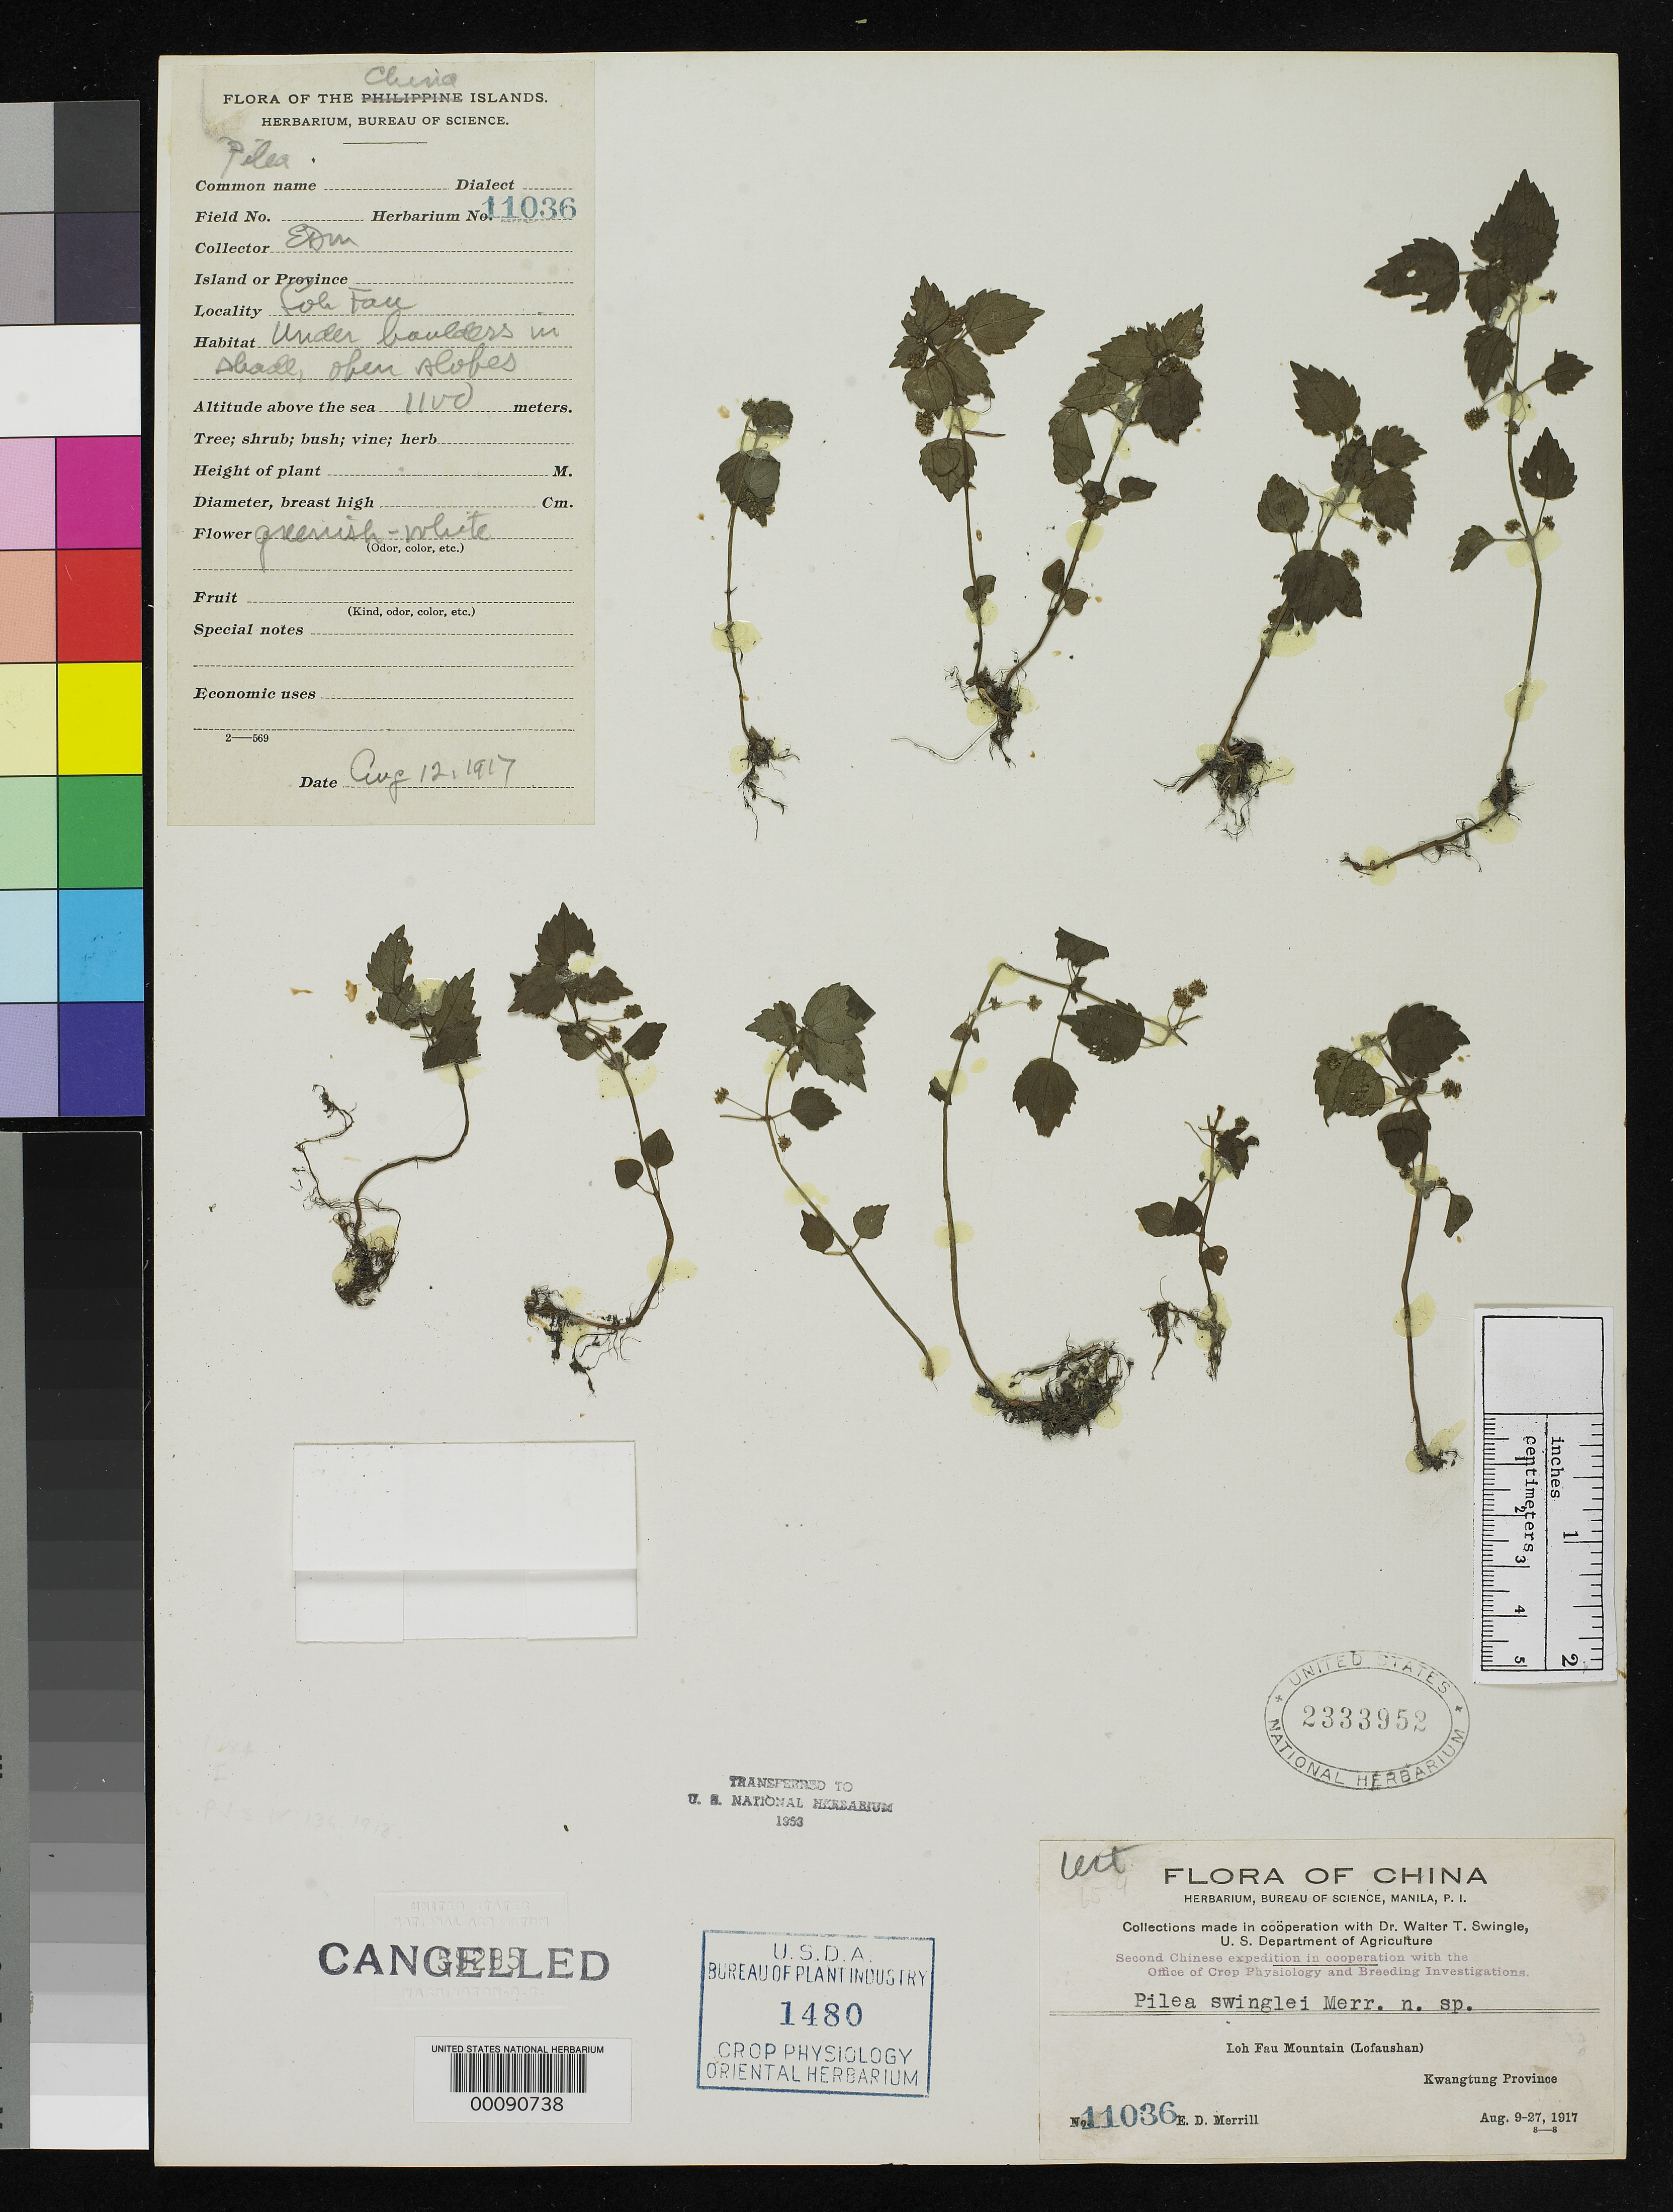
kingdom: Plantae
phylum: Tracheophyta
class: Magnoliopsida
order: Rosales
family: Urticaceae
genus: Pilea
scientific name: Pilea swinglei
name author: Merr.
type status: Isotype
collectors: E. D. Merrill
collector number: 11036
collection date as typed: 12 Aug 1917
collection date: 1917-08-12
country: China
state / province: Guangdong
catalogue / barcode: US 2333952